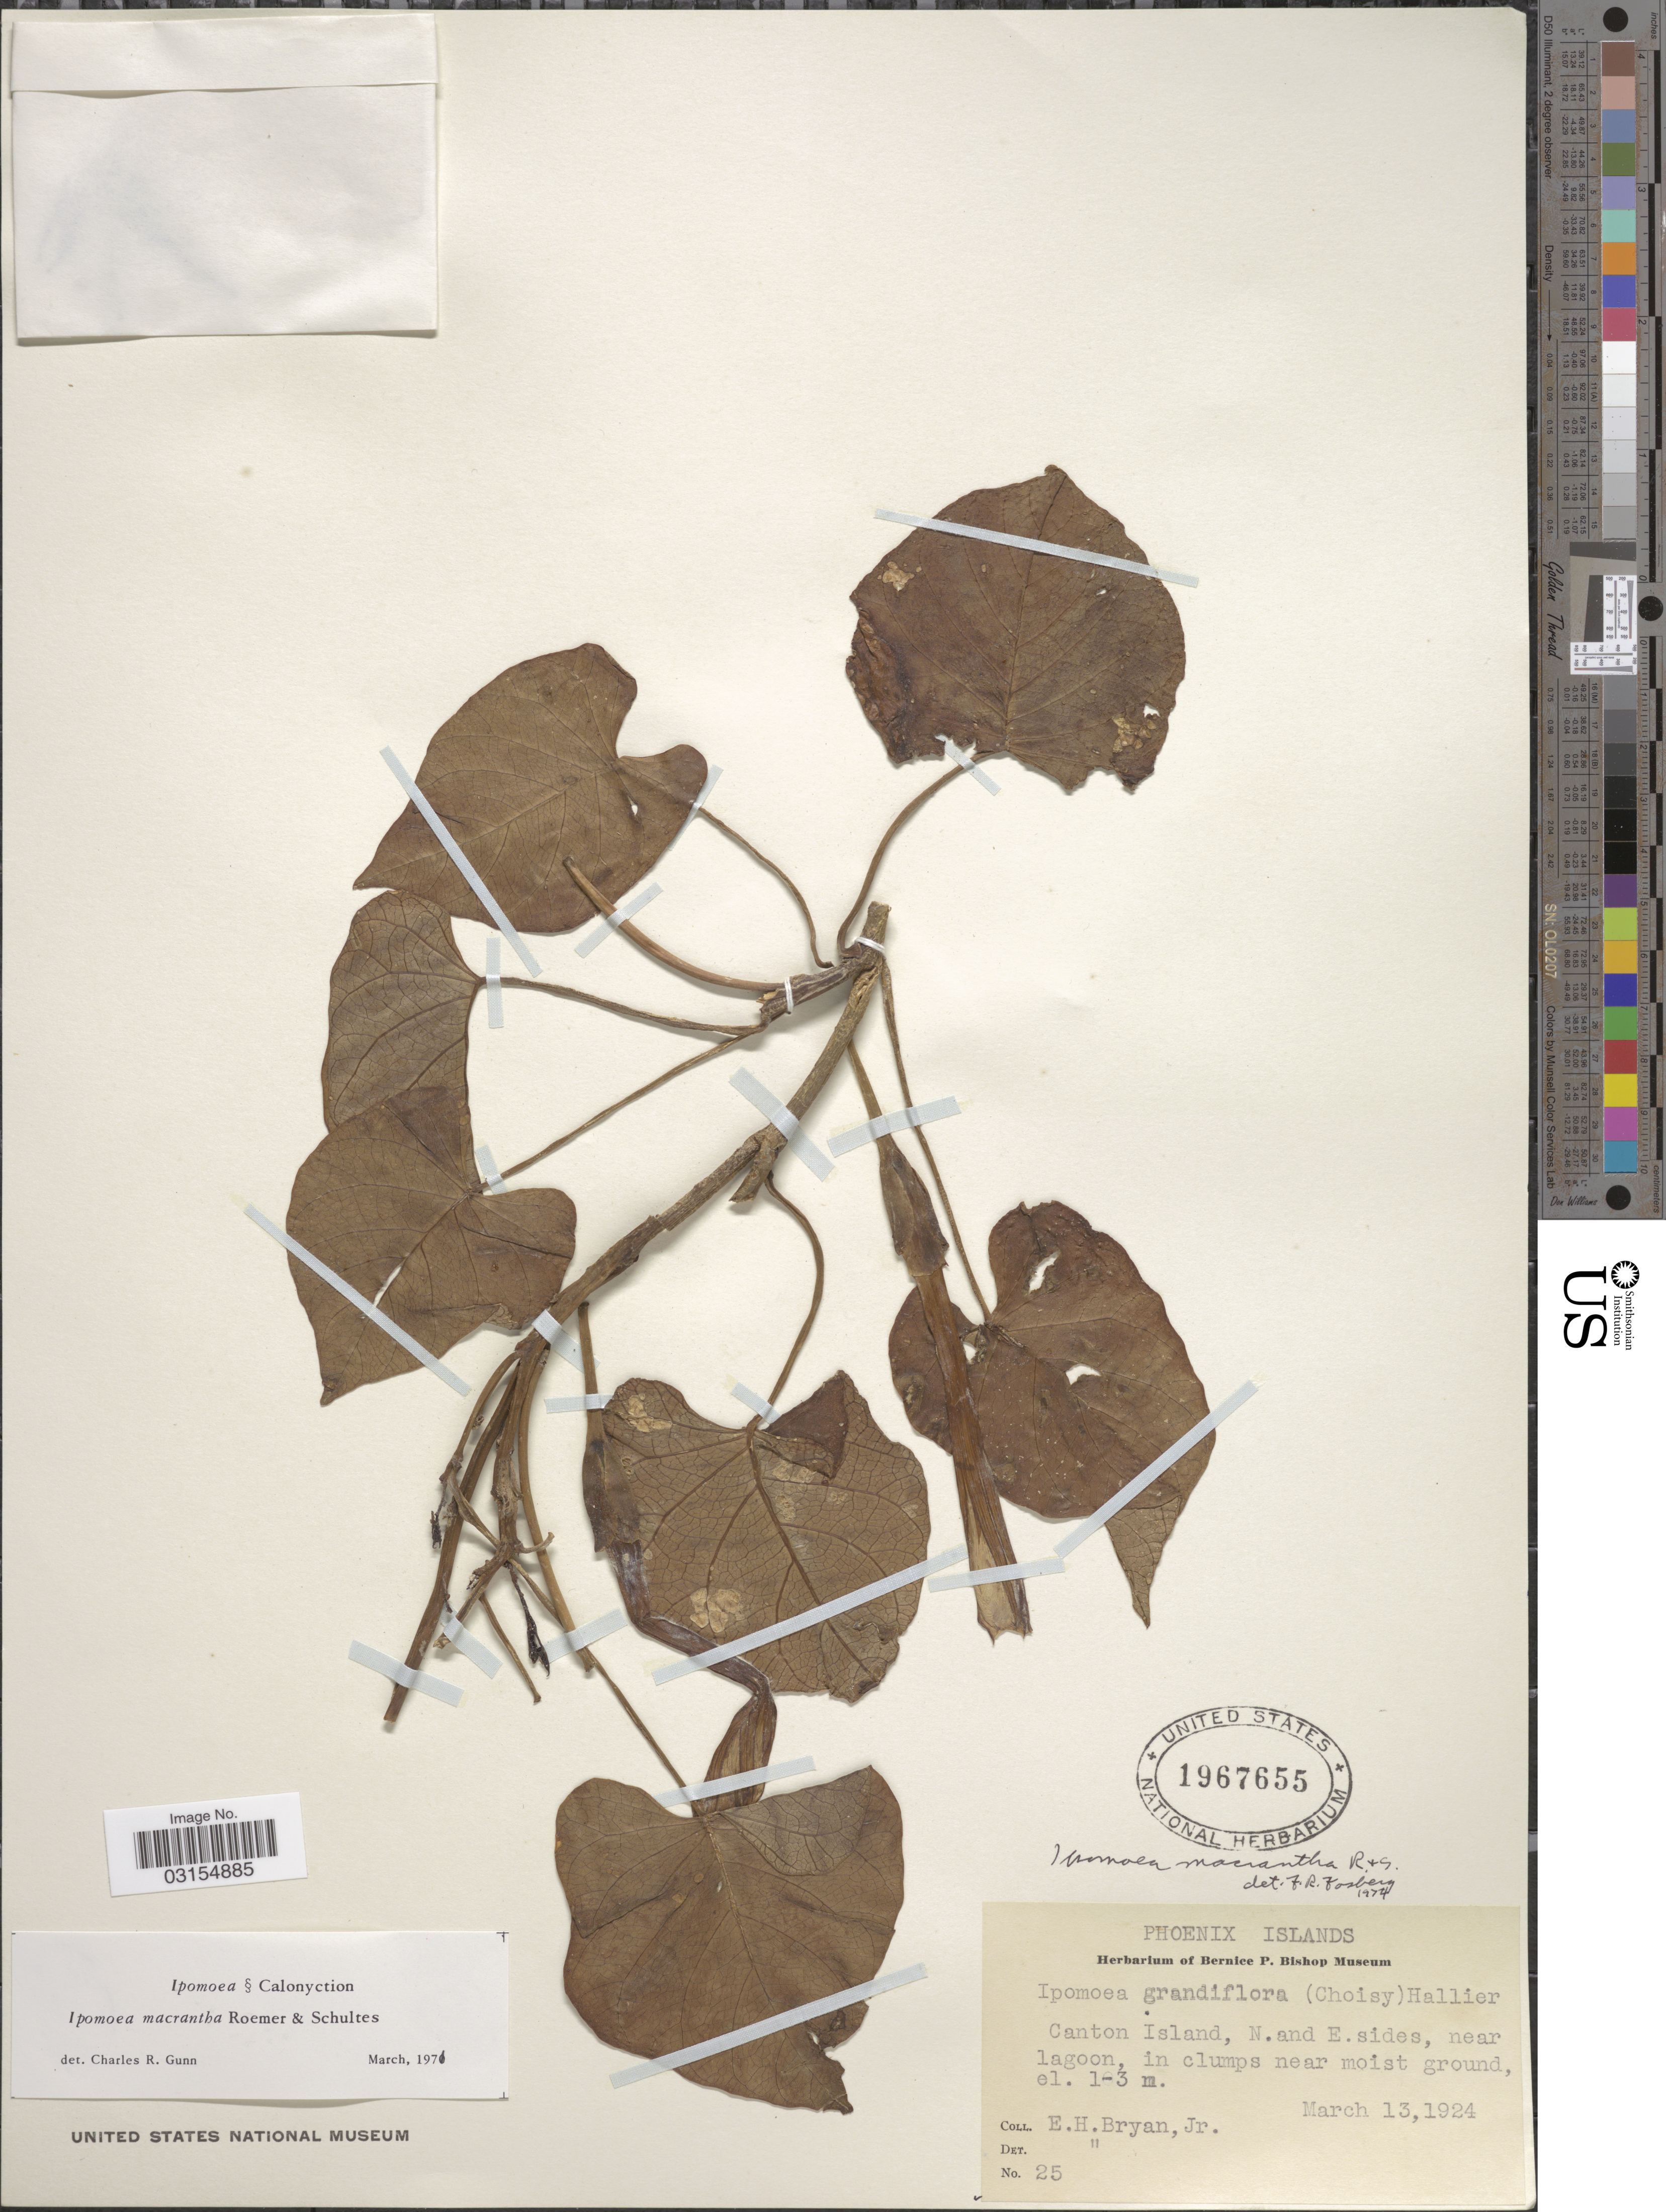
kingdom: Plantae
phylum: Tracheophyta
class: Magnoliopsida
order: Solanales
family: Convolvulaceae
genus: Ipomoea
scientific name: Ipomoea violacea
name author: L.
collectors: E. Bryan Jr.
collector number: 25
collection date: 1924-03-13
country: Kiribati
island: Kanton [Canton] Atoll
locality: Phoenix Islands. Canton Island, N. and E. sides, near lagoon.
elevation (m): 1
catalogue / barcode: US 1967655